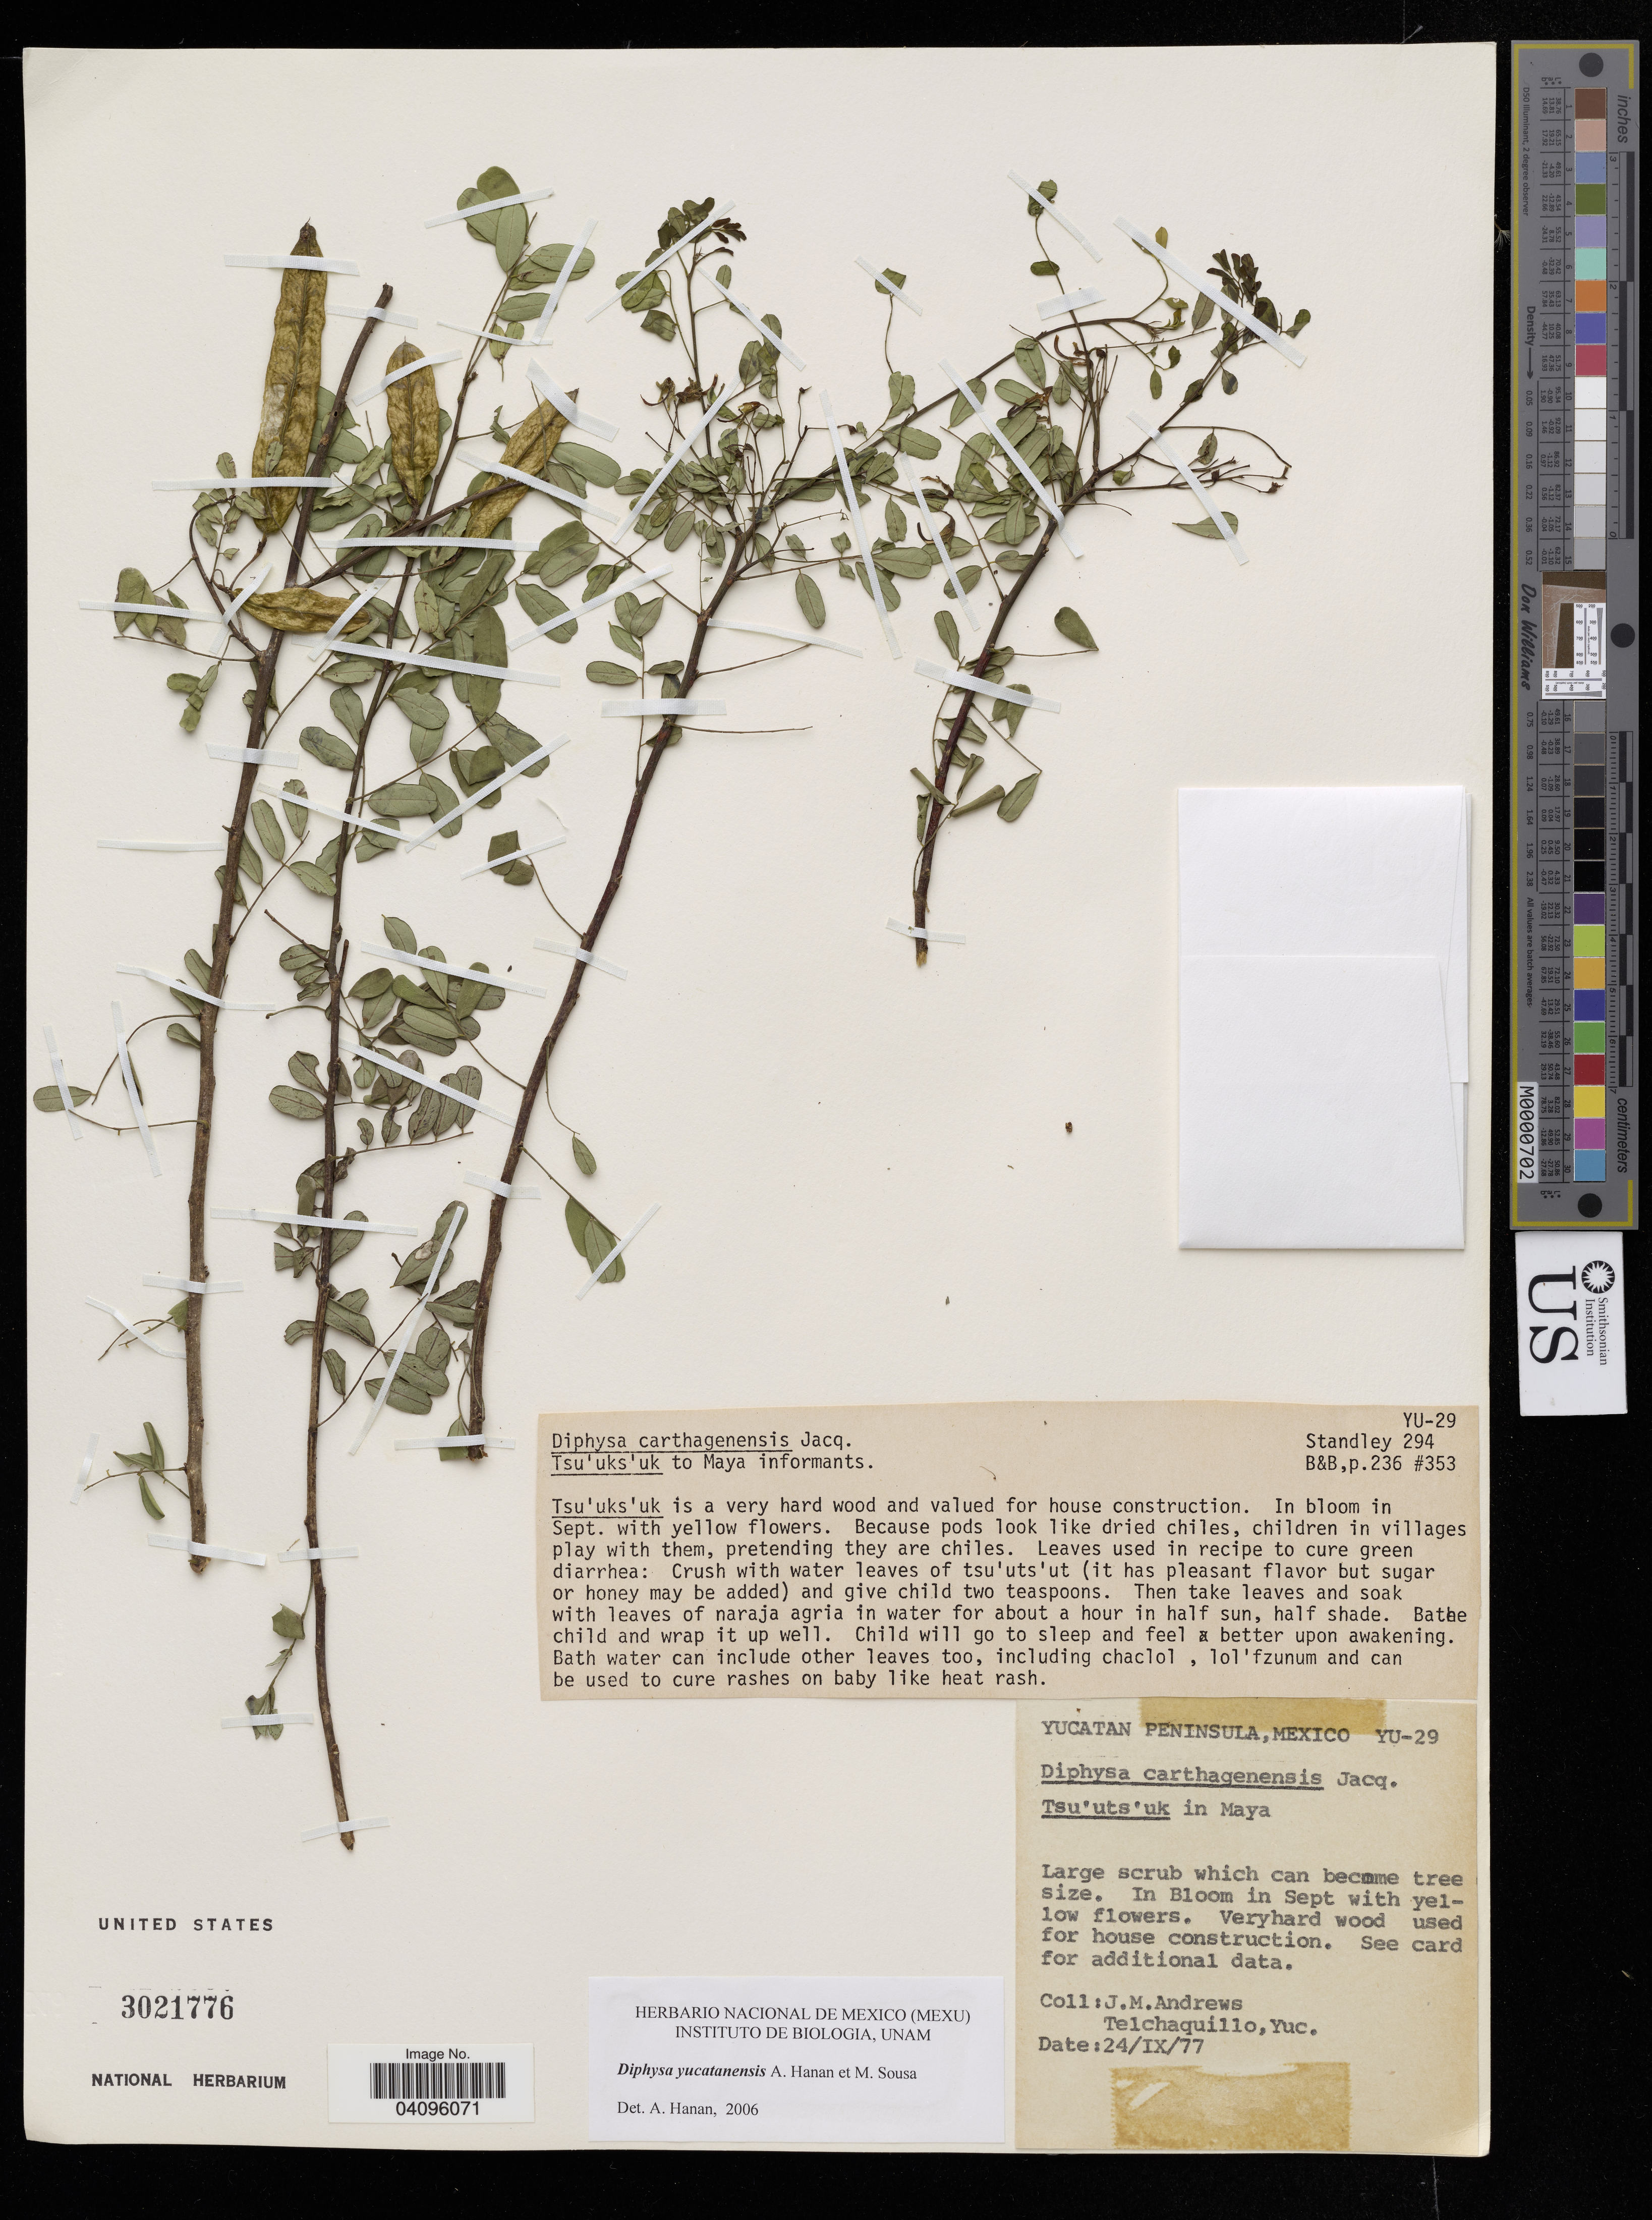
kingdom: Plantae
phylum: Tracheophyta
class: Magnoliopsida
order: Fabales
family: Fabaceae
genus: Diphysa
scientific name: Diphysa yucatanensis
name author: Hanan-Alipi & M. Sousa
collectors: J. M. Andrews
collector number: YU-29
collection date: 1977-09-24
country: Mexico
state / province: Yucatán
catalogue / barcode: US 3021776